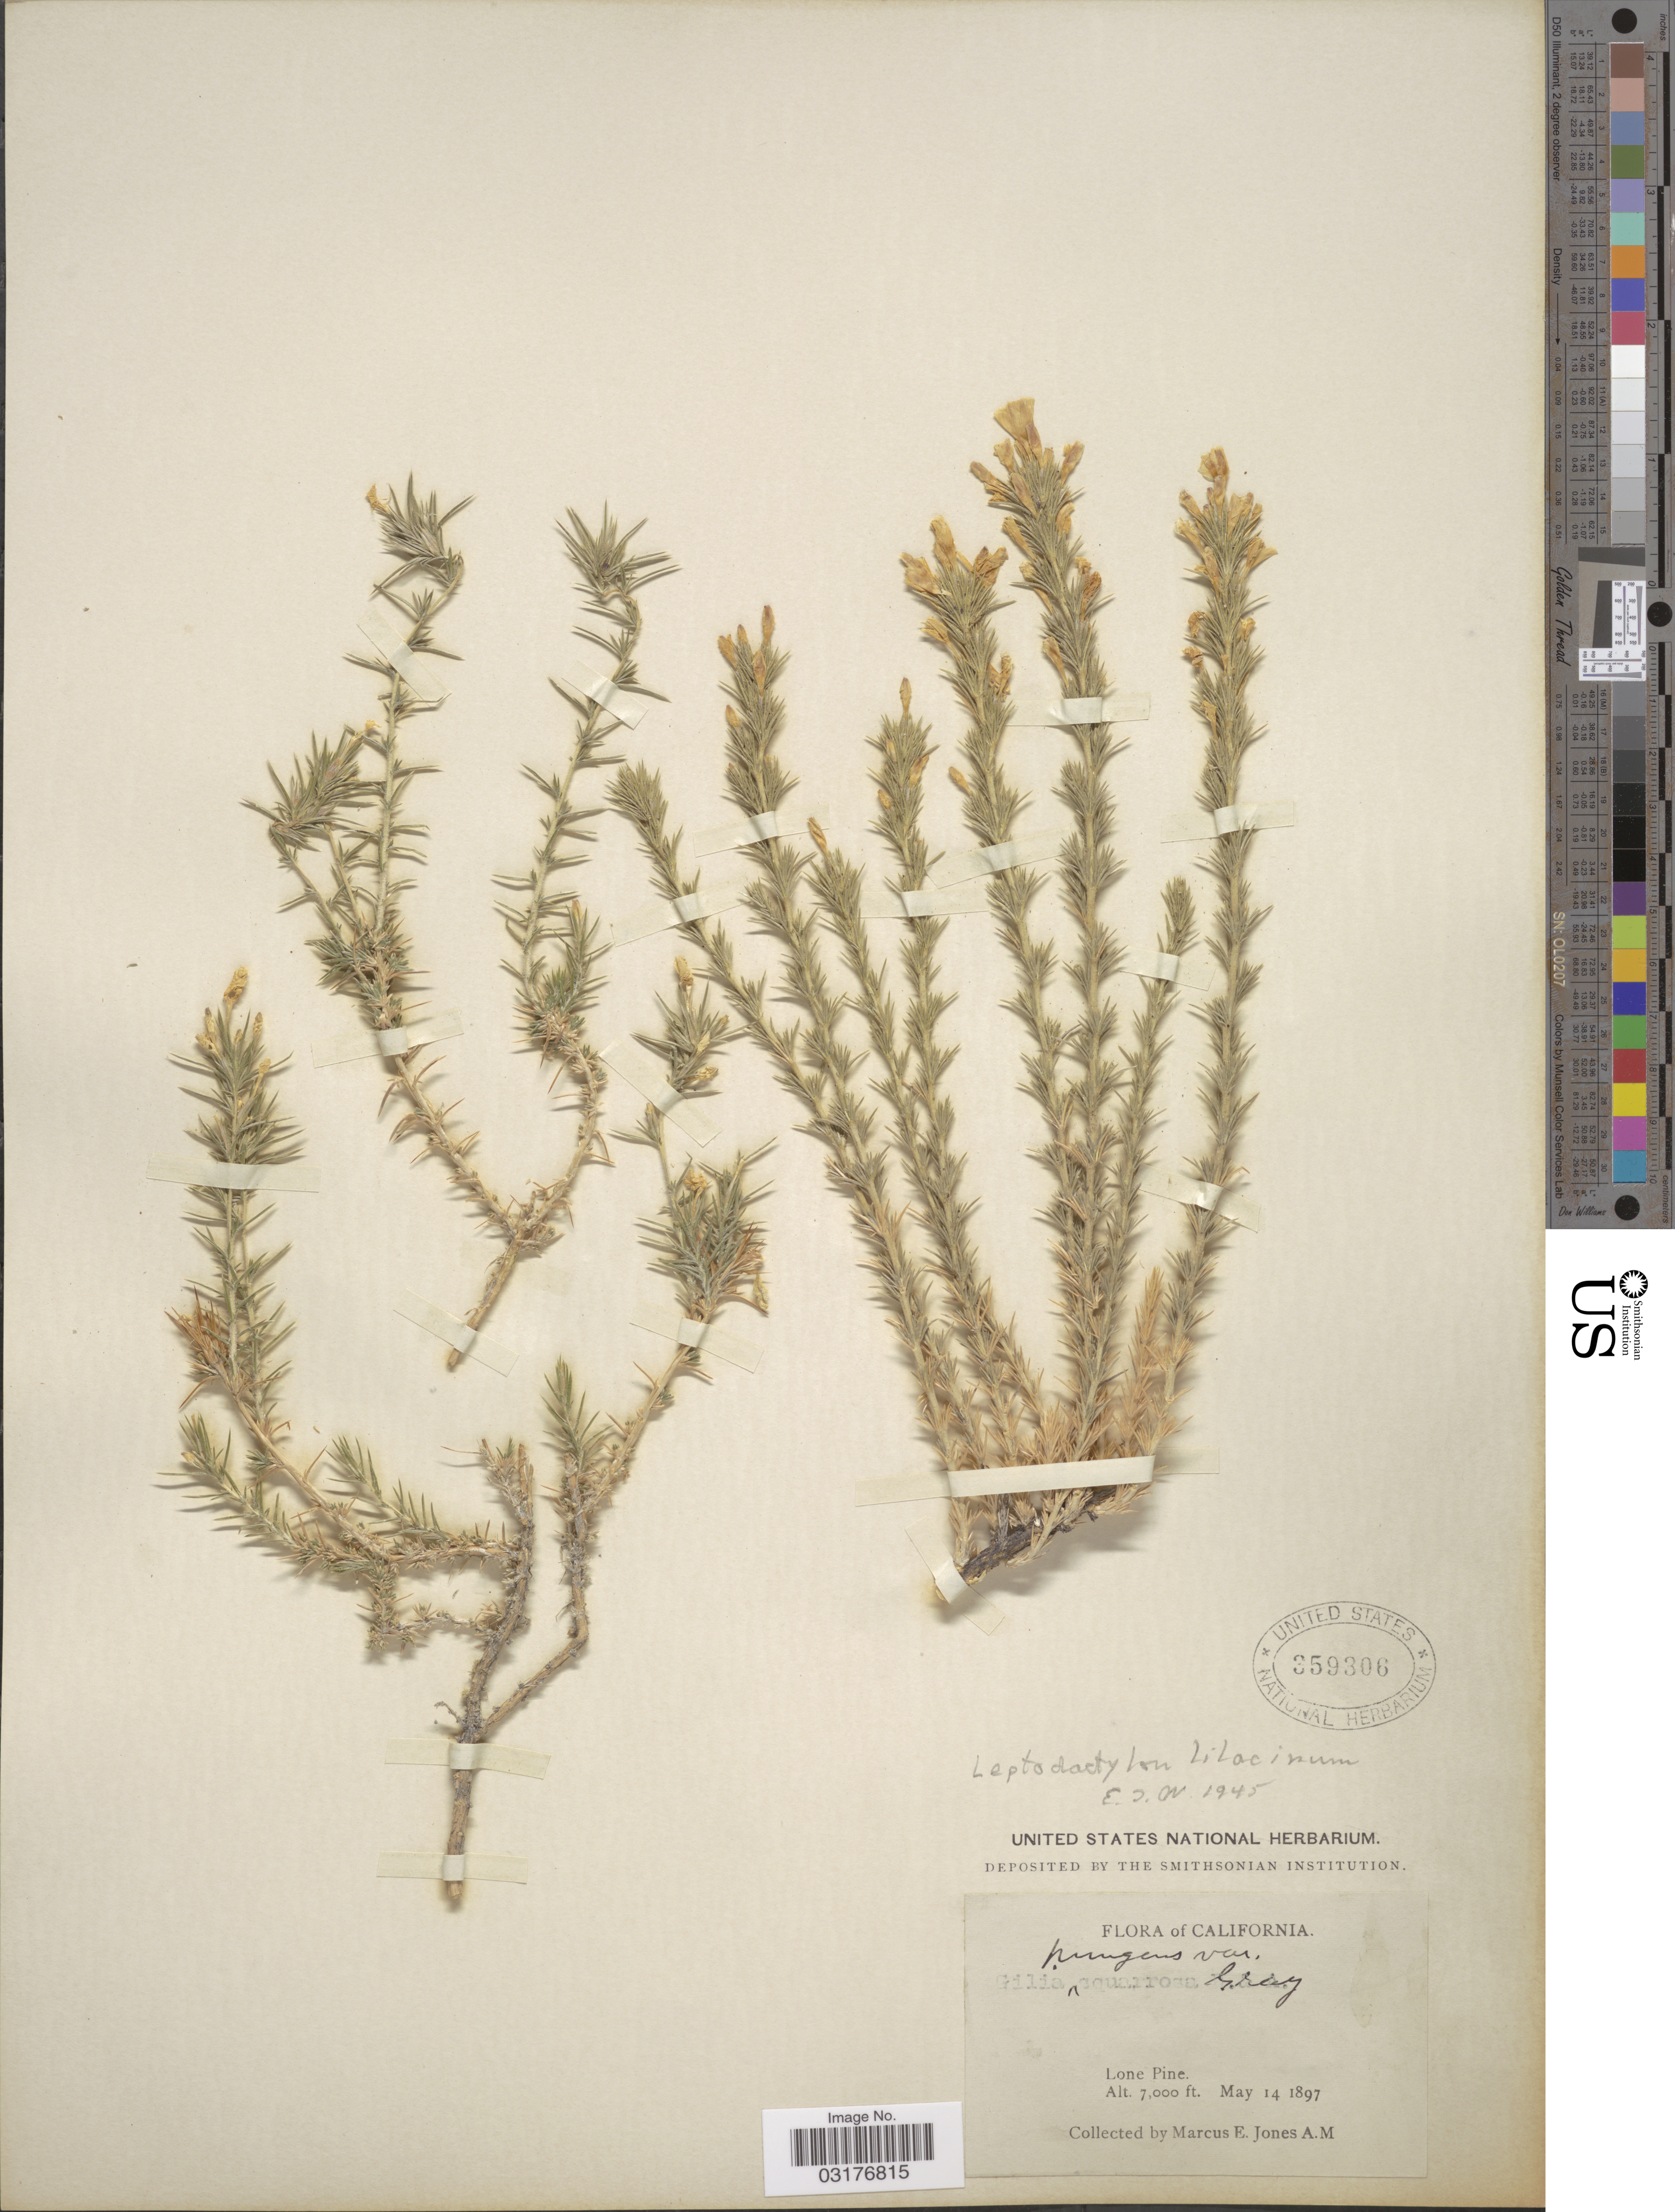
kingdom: Plantae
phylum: Tracheophyta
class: Magnoliopsida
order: Ericales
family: Polemoniaceae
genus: Linanthus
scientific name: Linanthus pungens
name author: (Torr.) J.M. Porter & L.A. Johnson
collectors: M. E. Jones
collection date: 1897-05-14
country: United States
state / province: California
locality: Lone Pine.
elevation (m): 2134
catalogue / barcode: US 359306